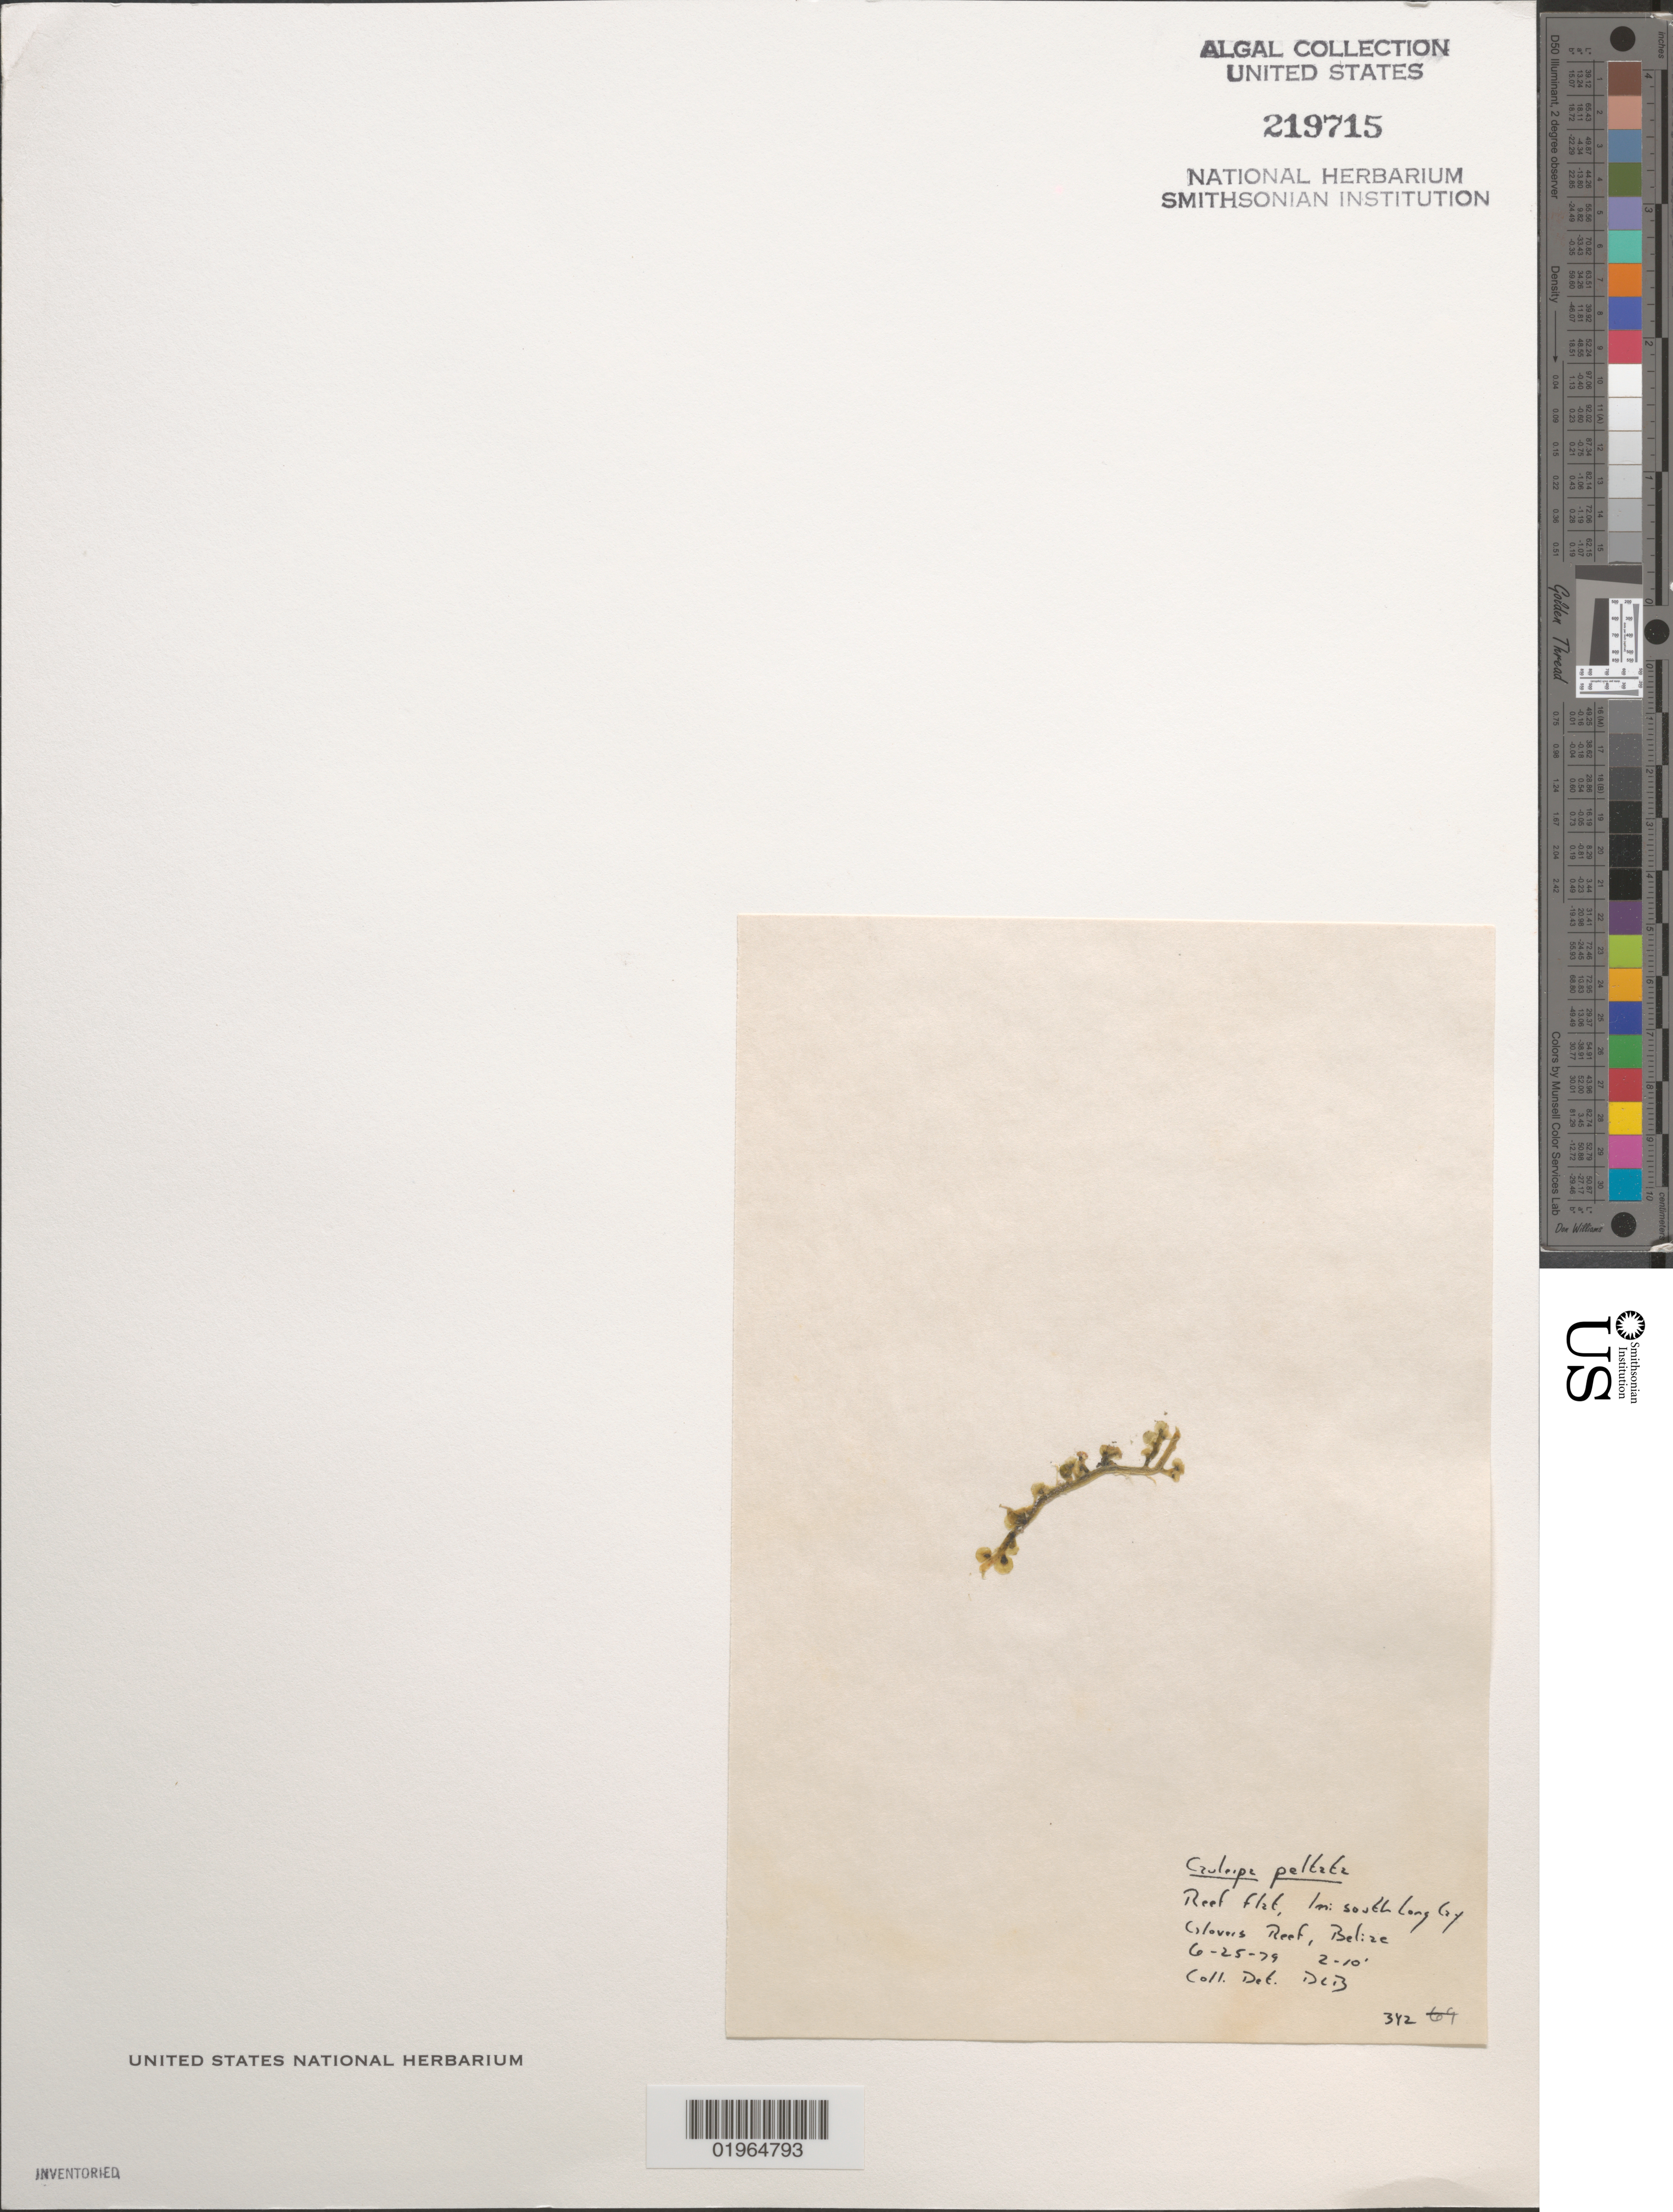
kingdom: Plantae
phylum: Chlorophyta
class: Ulvophyceae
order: Ulvales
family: Ulvaceae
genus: Ulva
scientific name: Ulva linza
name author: L.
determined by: Algae name updating Project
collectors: D.L. Ballantine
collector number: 342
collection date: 1979-06-25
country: Belize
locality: Reef flat, 1 mi south Long Cay, Glovers Reef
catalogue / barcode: US 219715